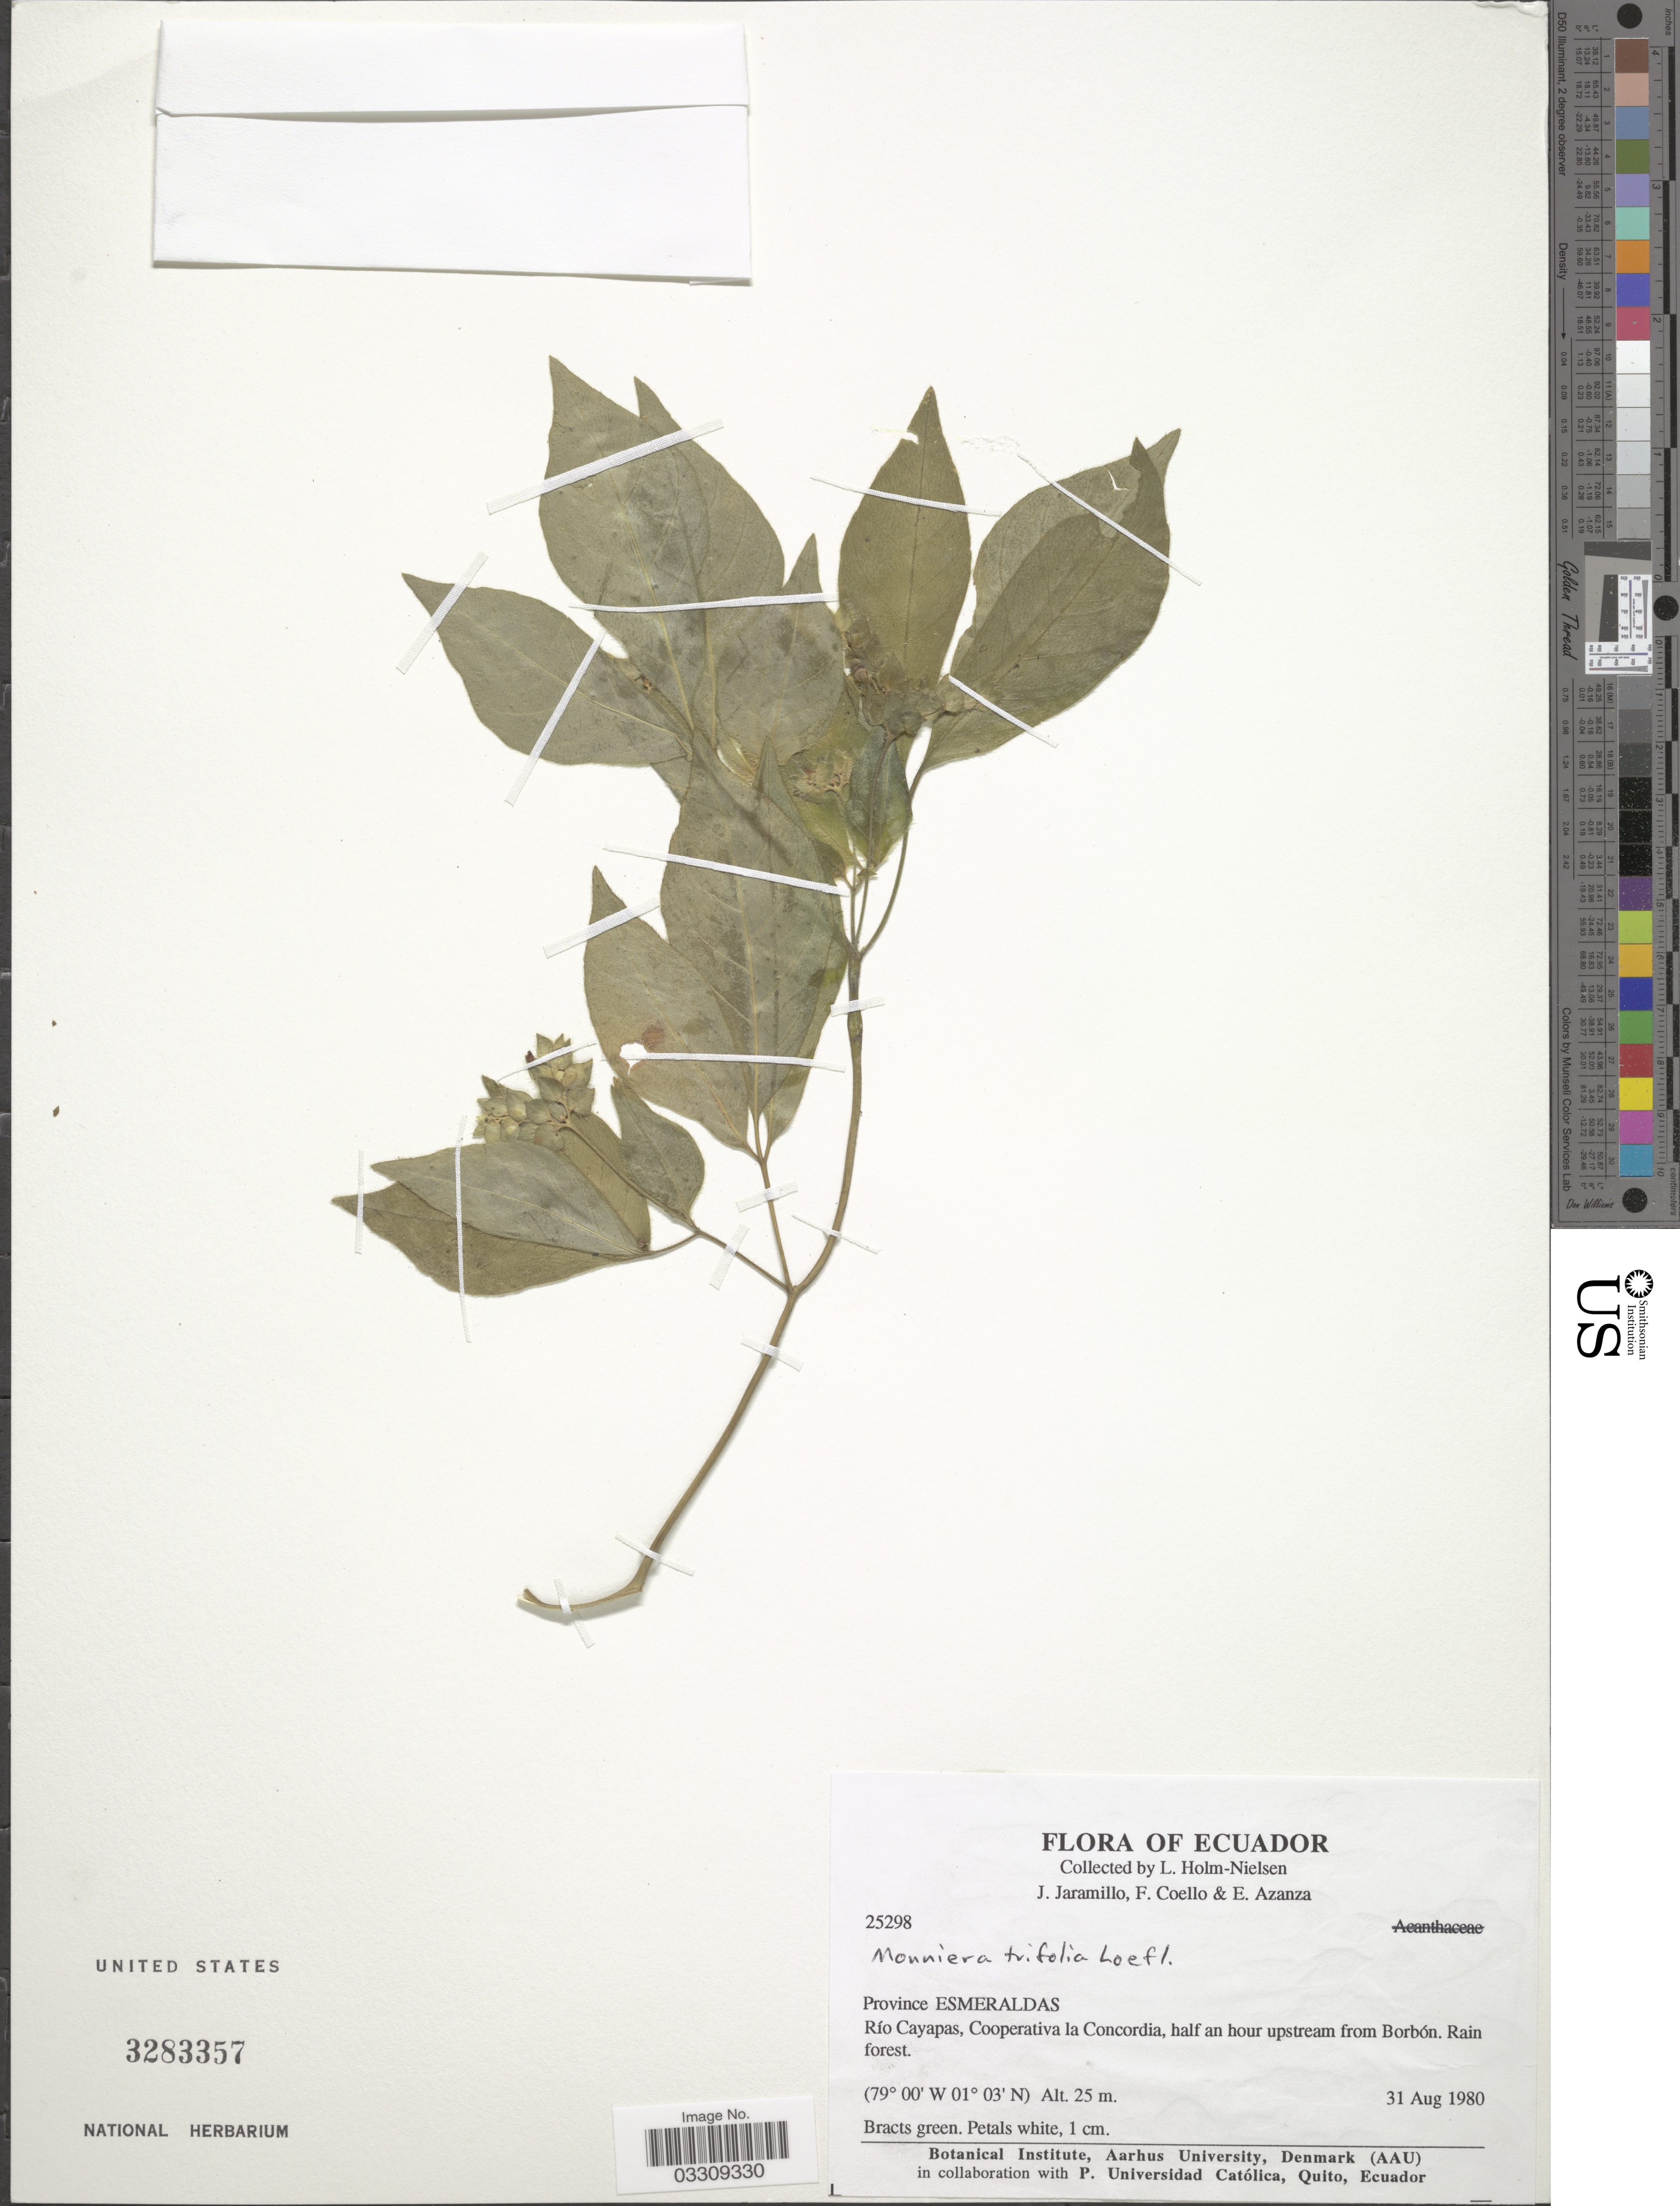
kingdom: Plantae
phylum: Tracheophyta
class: Magnoliopsida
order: Sapindales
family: Rutaceae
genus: Ertela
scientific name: Ertela trifolia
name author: (L.) Kuntze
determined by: Strong, Mark T., (BOT), Smithsonian Institution - National Museum of Natural History (UNITED STATES)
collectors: L. Holm-Nielsen, J. Jaramillo, F. Coello & E. Azanza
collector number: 25298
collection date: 1980-08-31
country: Ecuador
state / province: Esmeraldas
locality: Río Cayapas, Cooperativa la Concordia, half an hour upstream from Borbón.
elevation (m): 25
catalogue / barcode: US 3283357